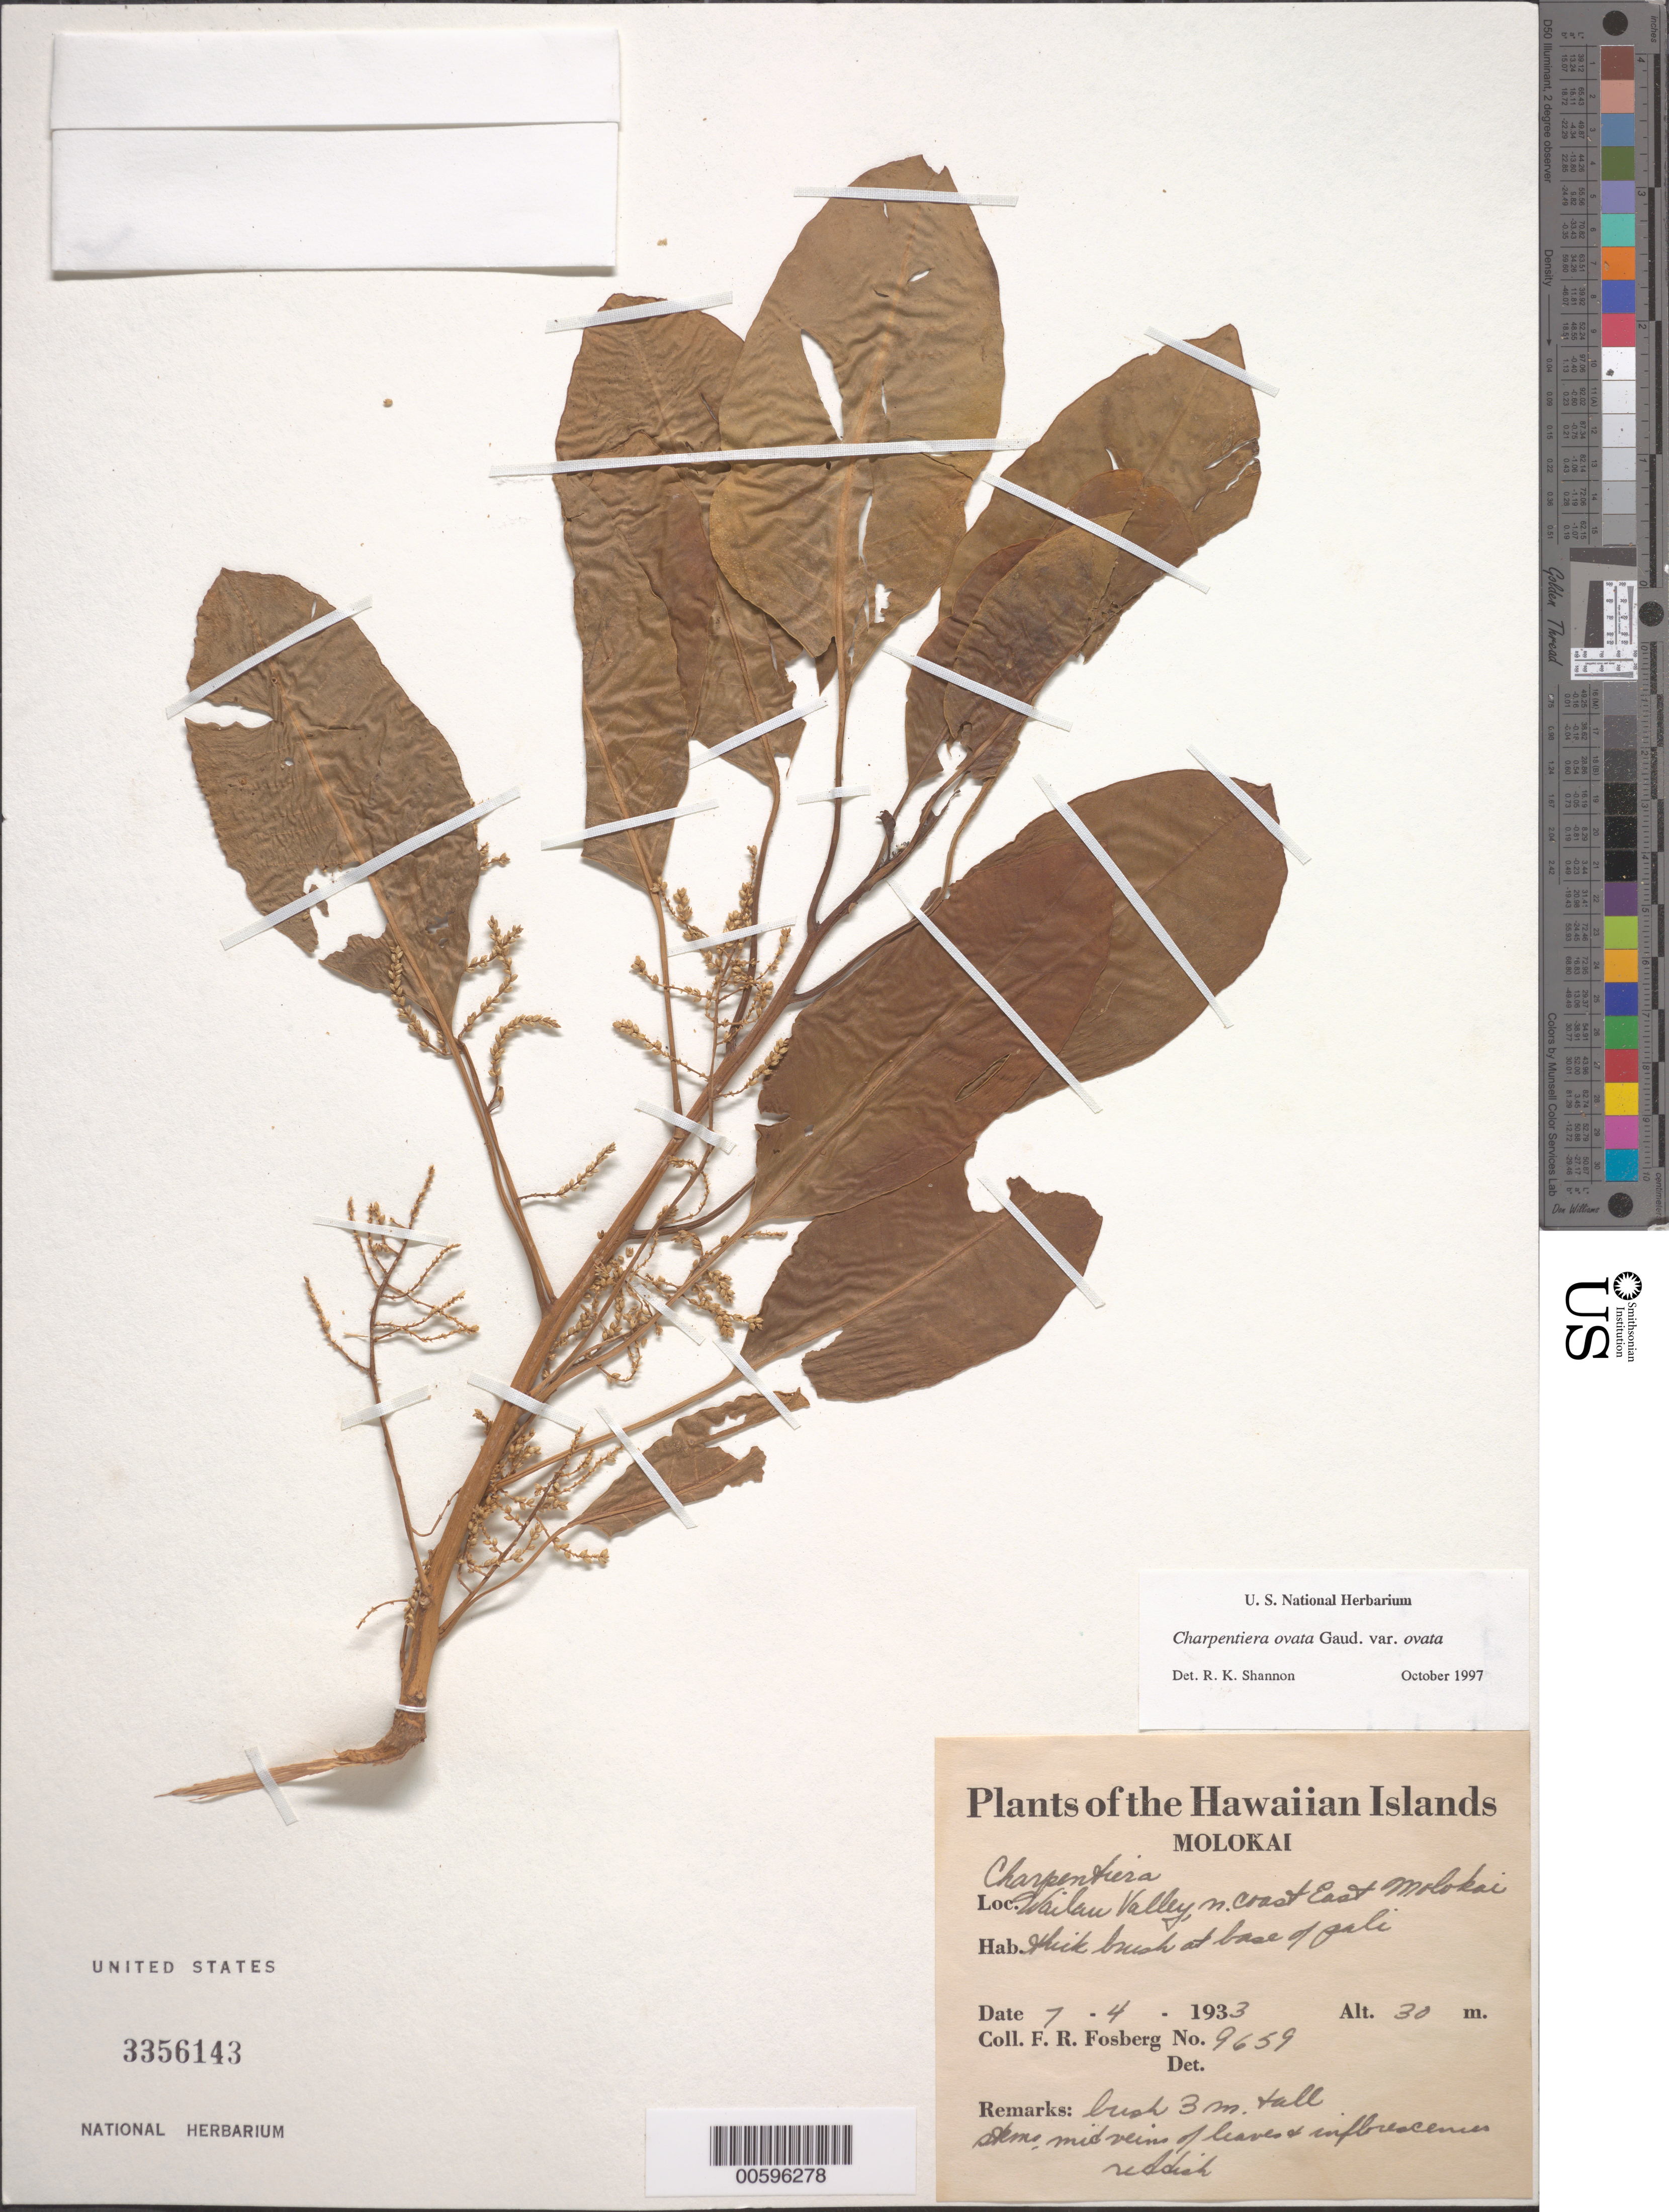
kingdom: Plantae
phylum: Tracheophyta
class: Magnoliopsida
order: Caryophyllales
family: Amaranthaceae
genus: Charpentiera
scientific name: Charpentiera ovata var. ovata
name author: Gaudich.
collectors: F. R. Fosberg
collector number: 9659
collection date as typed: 4 Jul 1933 or 7 Apr 1933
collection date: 1933-04-07 or 1933-07-04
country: United States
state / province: Hawaii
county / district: Maui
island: Moloka'i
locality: Wailau Valley, N coast E Molokai.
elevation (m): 30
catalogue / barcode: US 3356143